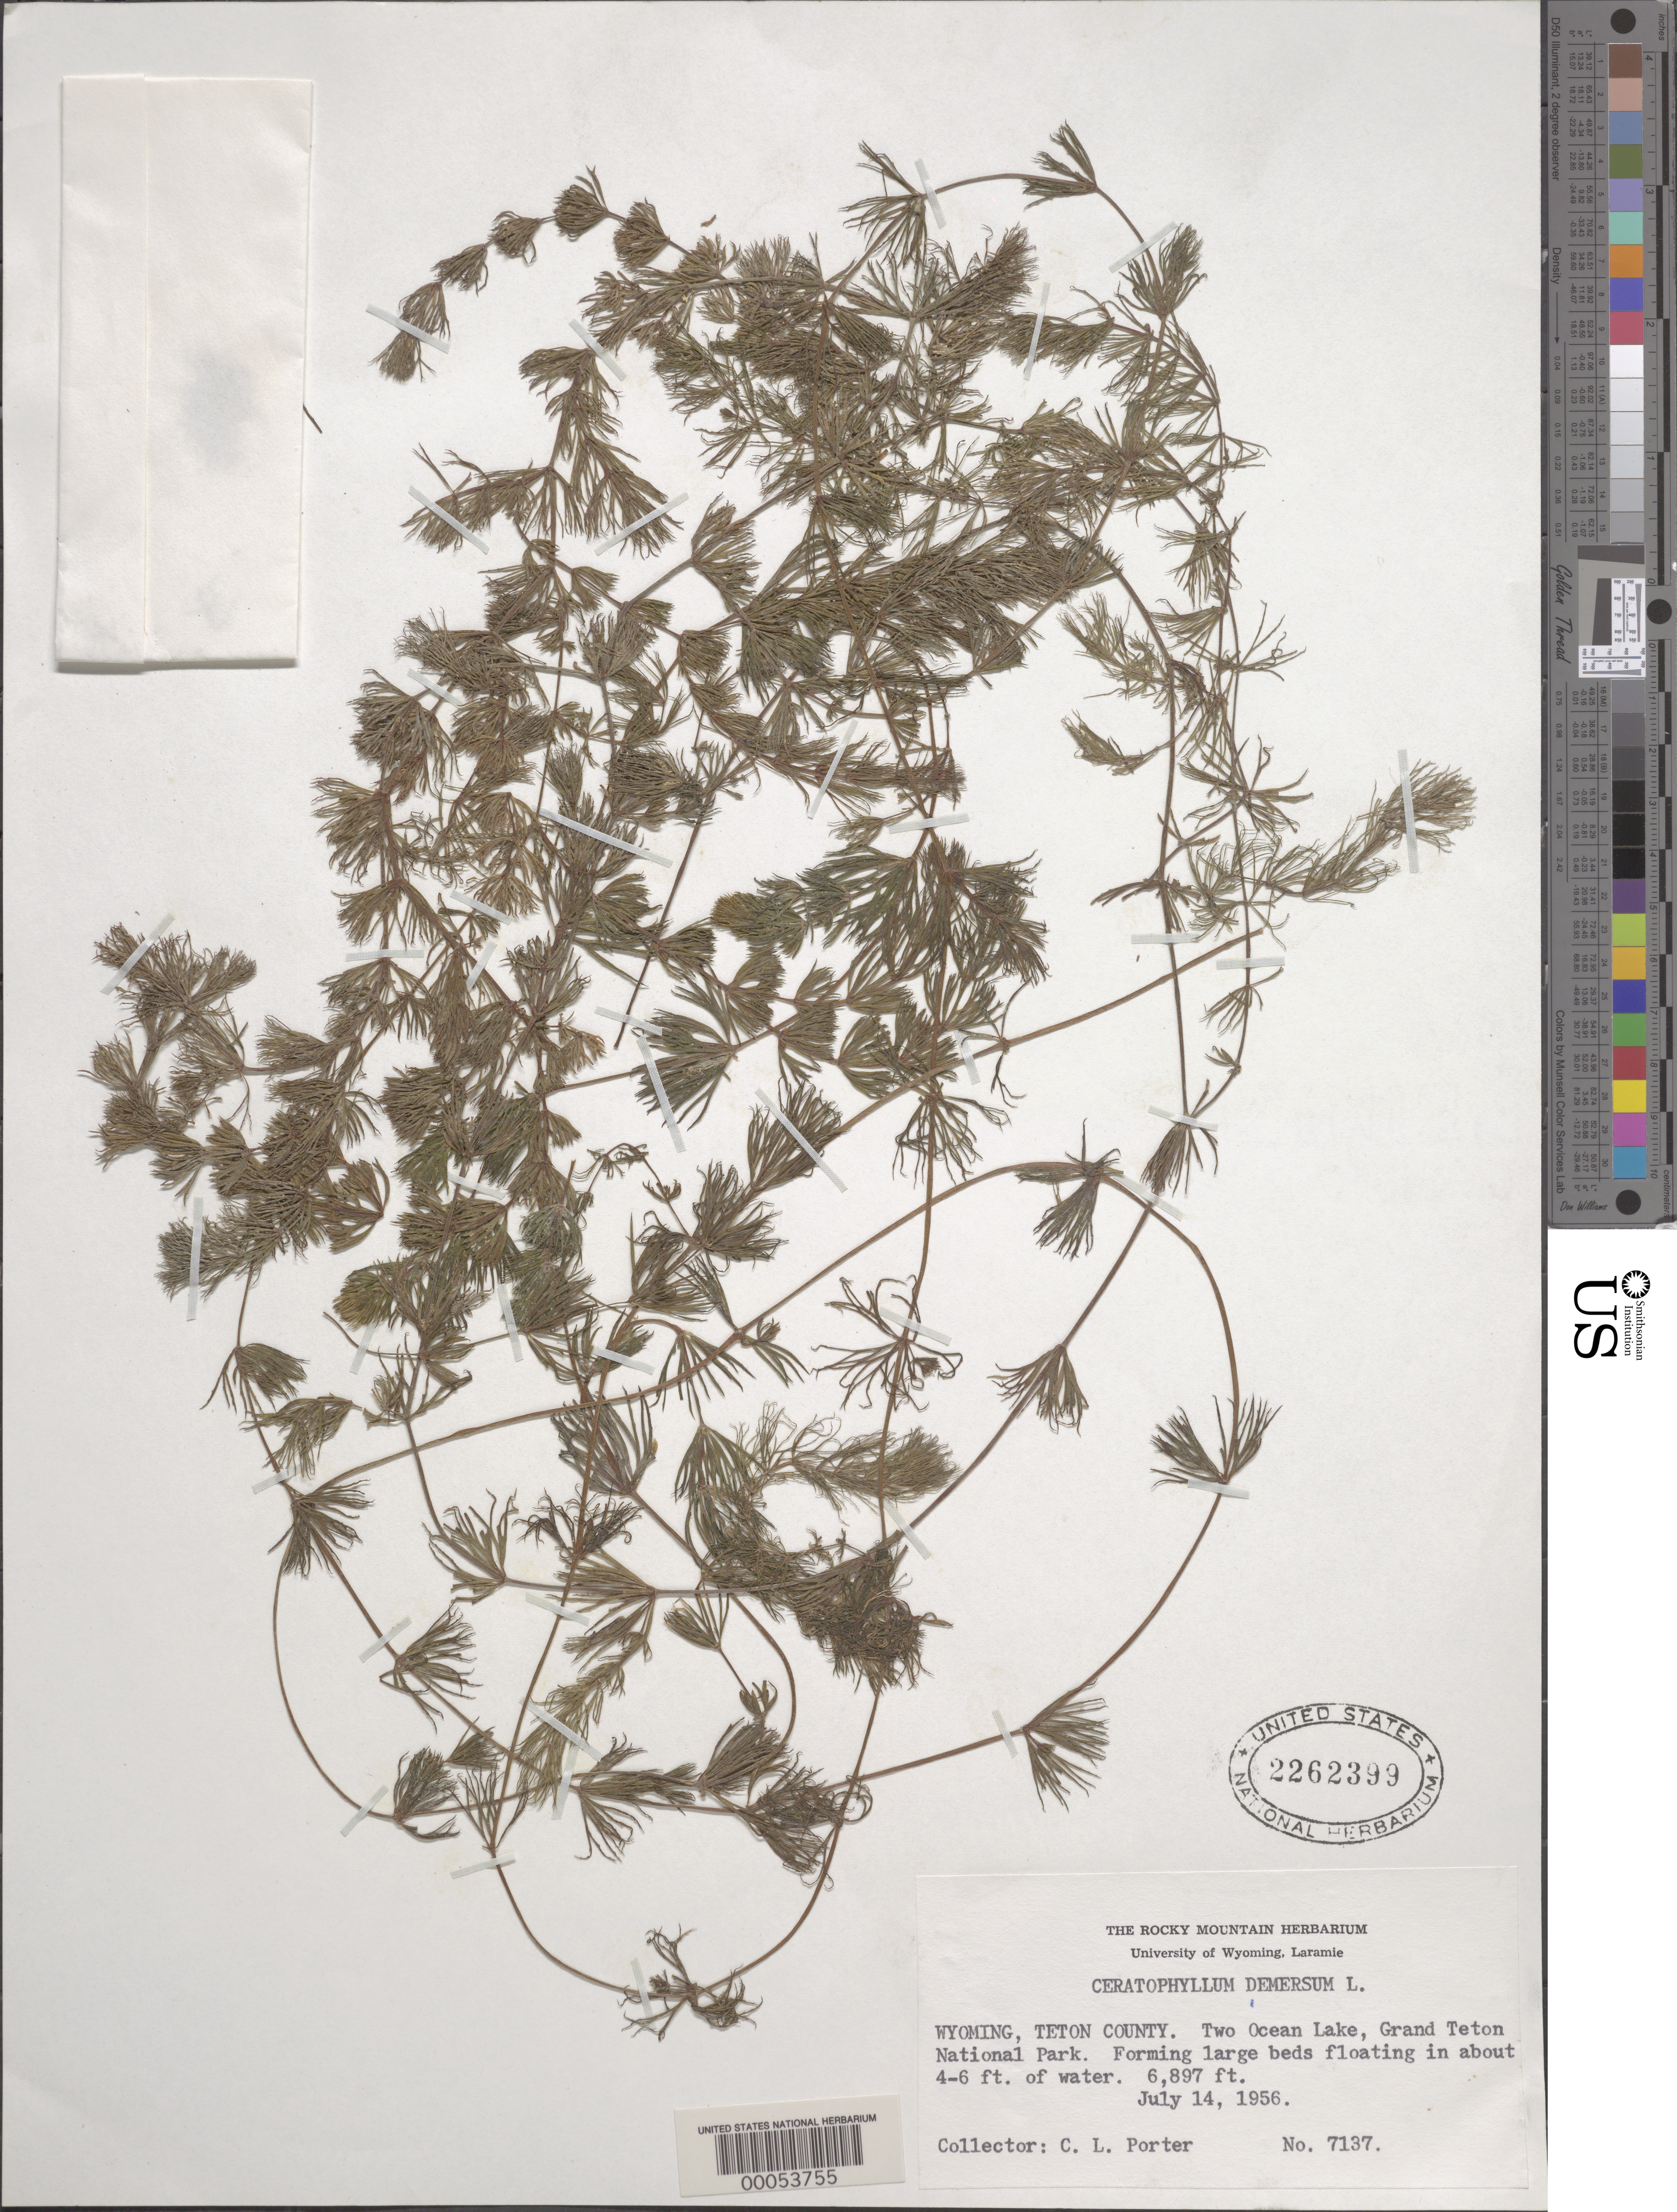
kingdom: Plantae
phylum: Tracheophyta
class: Magnoliopsida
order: Ceratophyllales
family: Ceratophyllaceae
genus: Ceratophyllum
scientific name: Ceratophyllum demersum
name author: L.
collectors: C. L. Porter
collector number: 7137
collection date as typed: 14 Jul 1956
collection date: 1956-07-14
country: United States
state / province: Wyoming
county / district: Teton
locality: Two ocean lake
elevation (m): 2102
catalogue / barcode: US 2262399